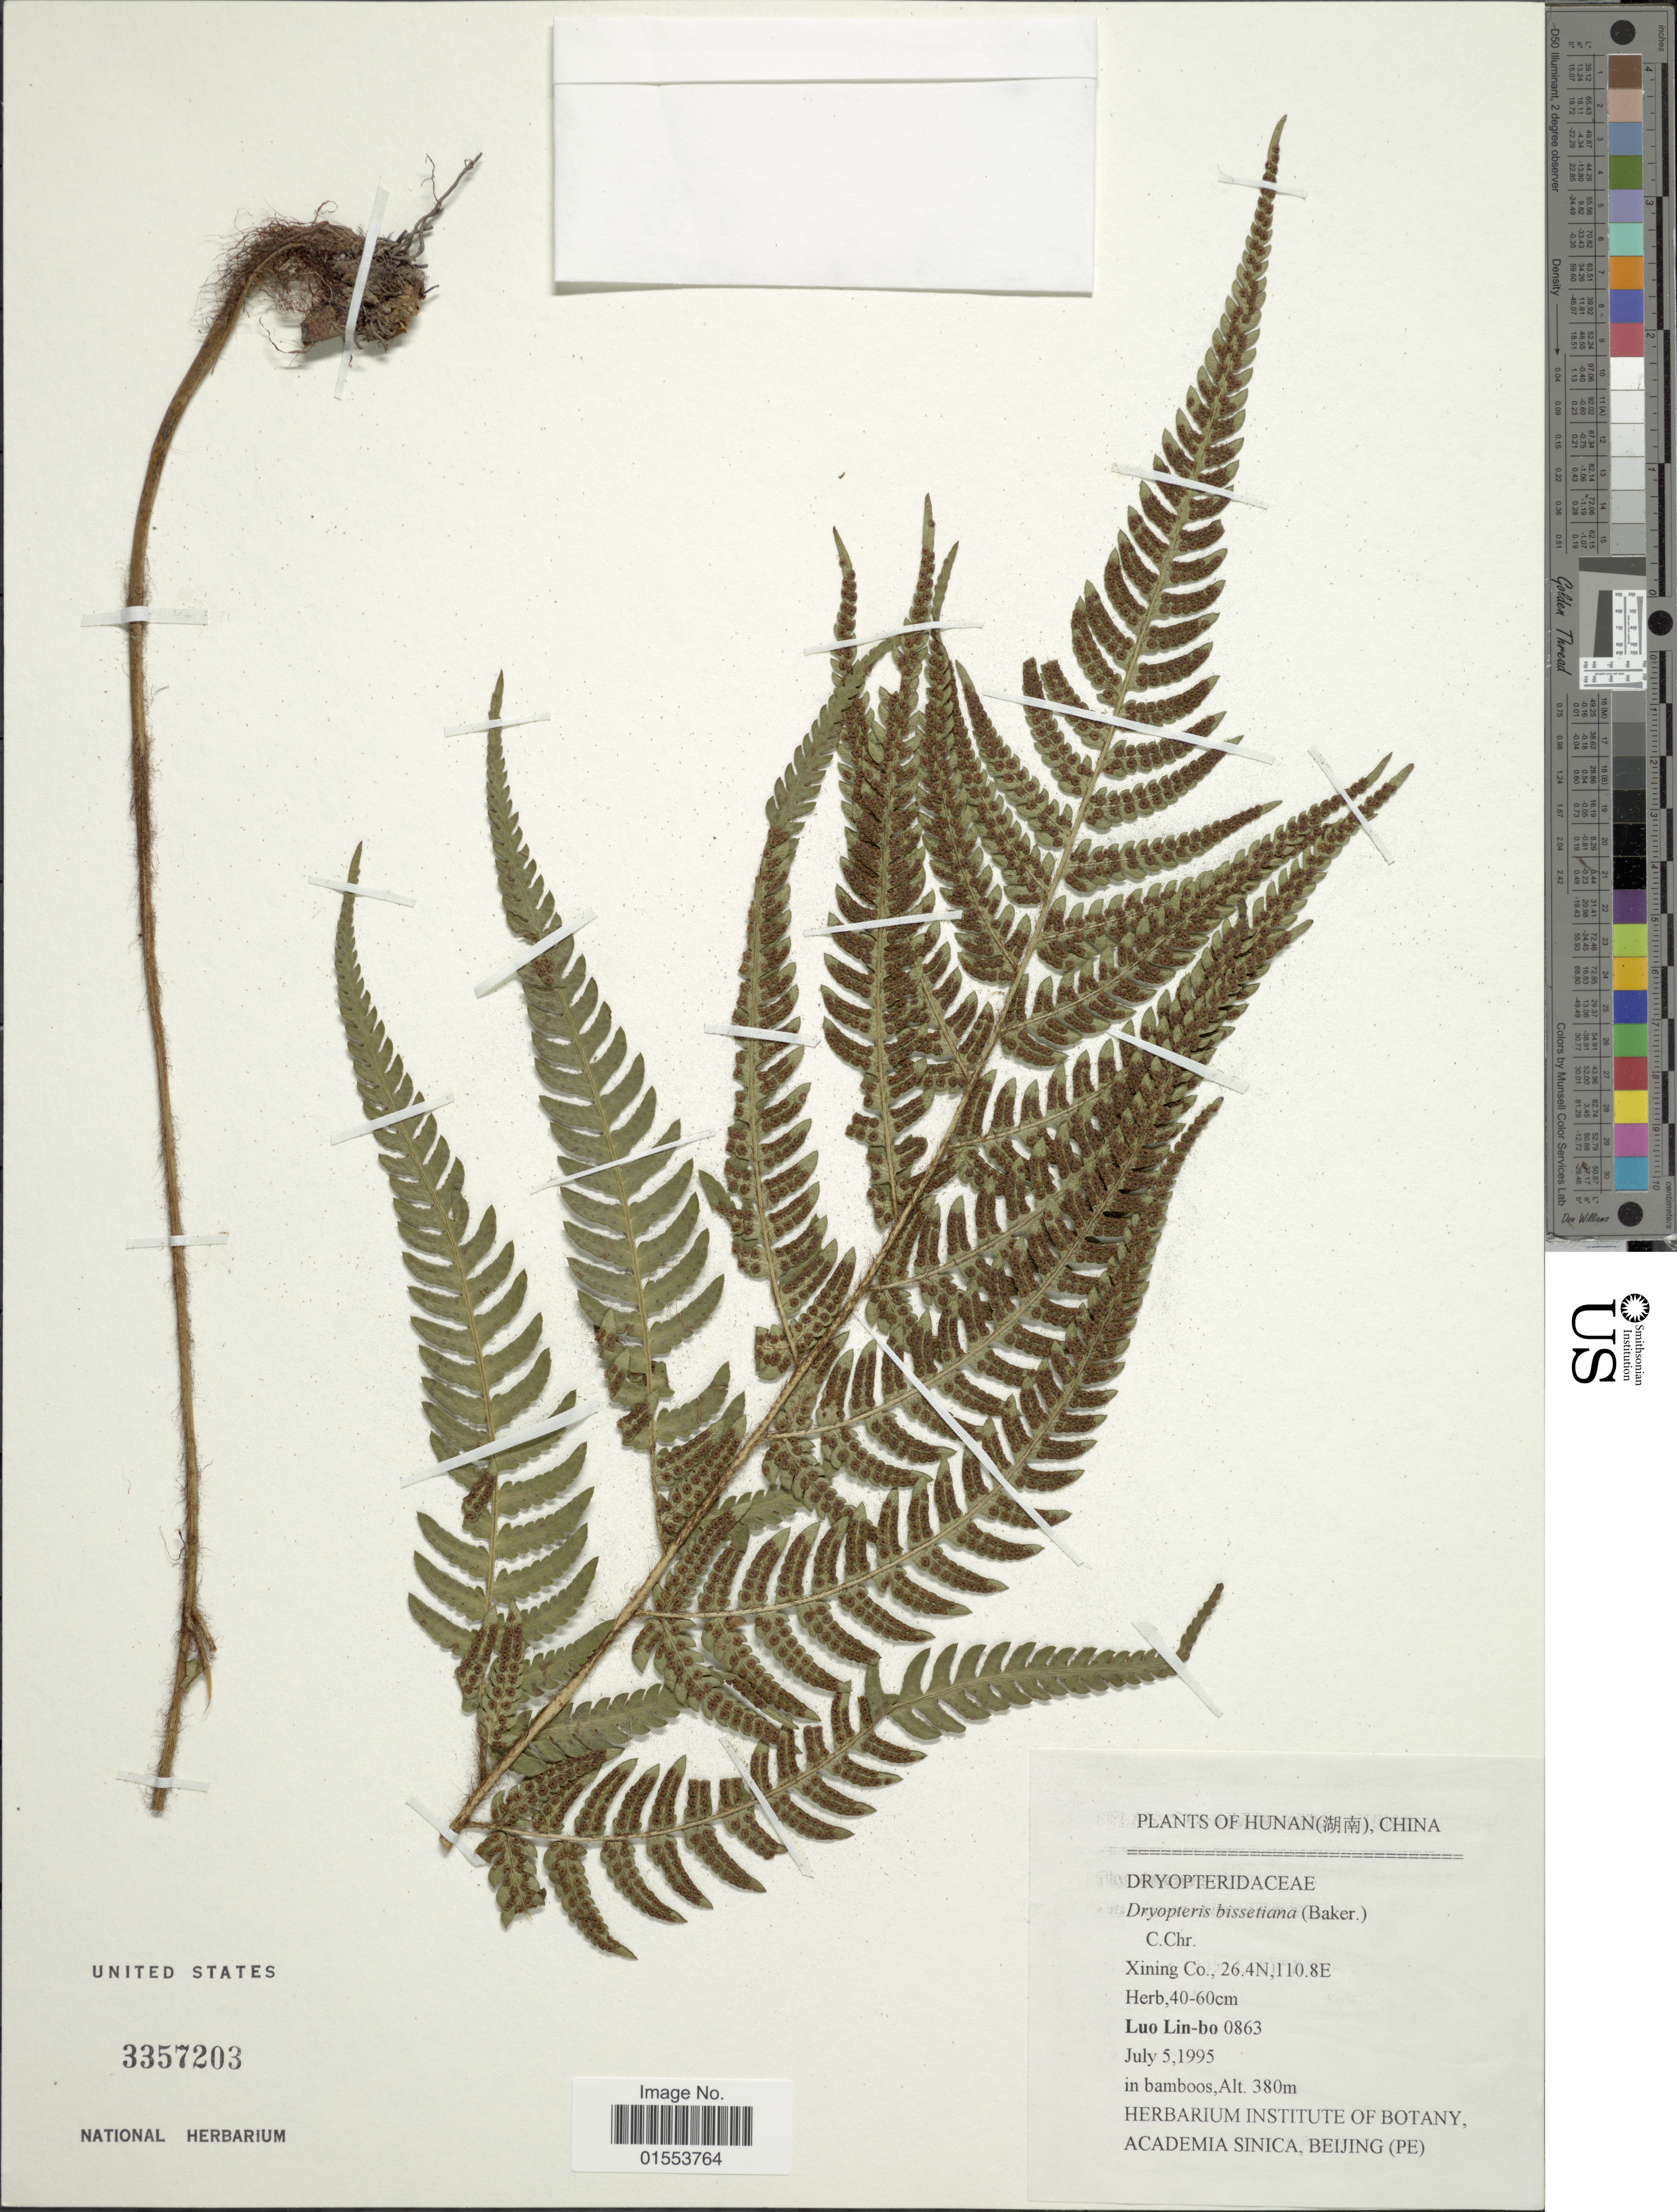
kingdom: Plantae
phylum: Tracheophyta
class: Polypodiopsida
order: Polypodiales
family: Dryopteridaceae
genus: Dryopteris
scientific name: Dryopteris bissetiana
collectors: L. Lin-bo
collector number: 0863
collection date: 1995-07-05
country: China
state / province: Hunan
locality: Hunan (X), China. Xining Co.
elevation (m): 380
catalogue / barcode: US 3357203